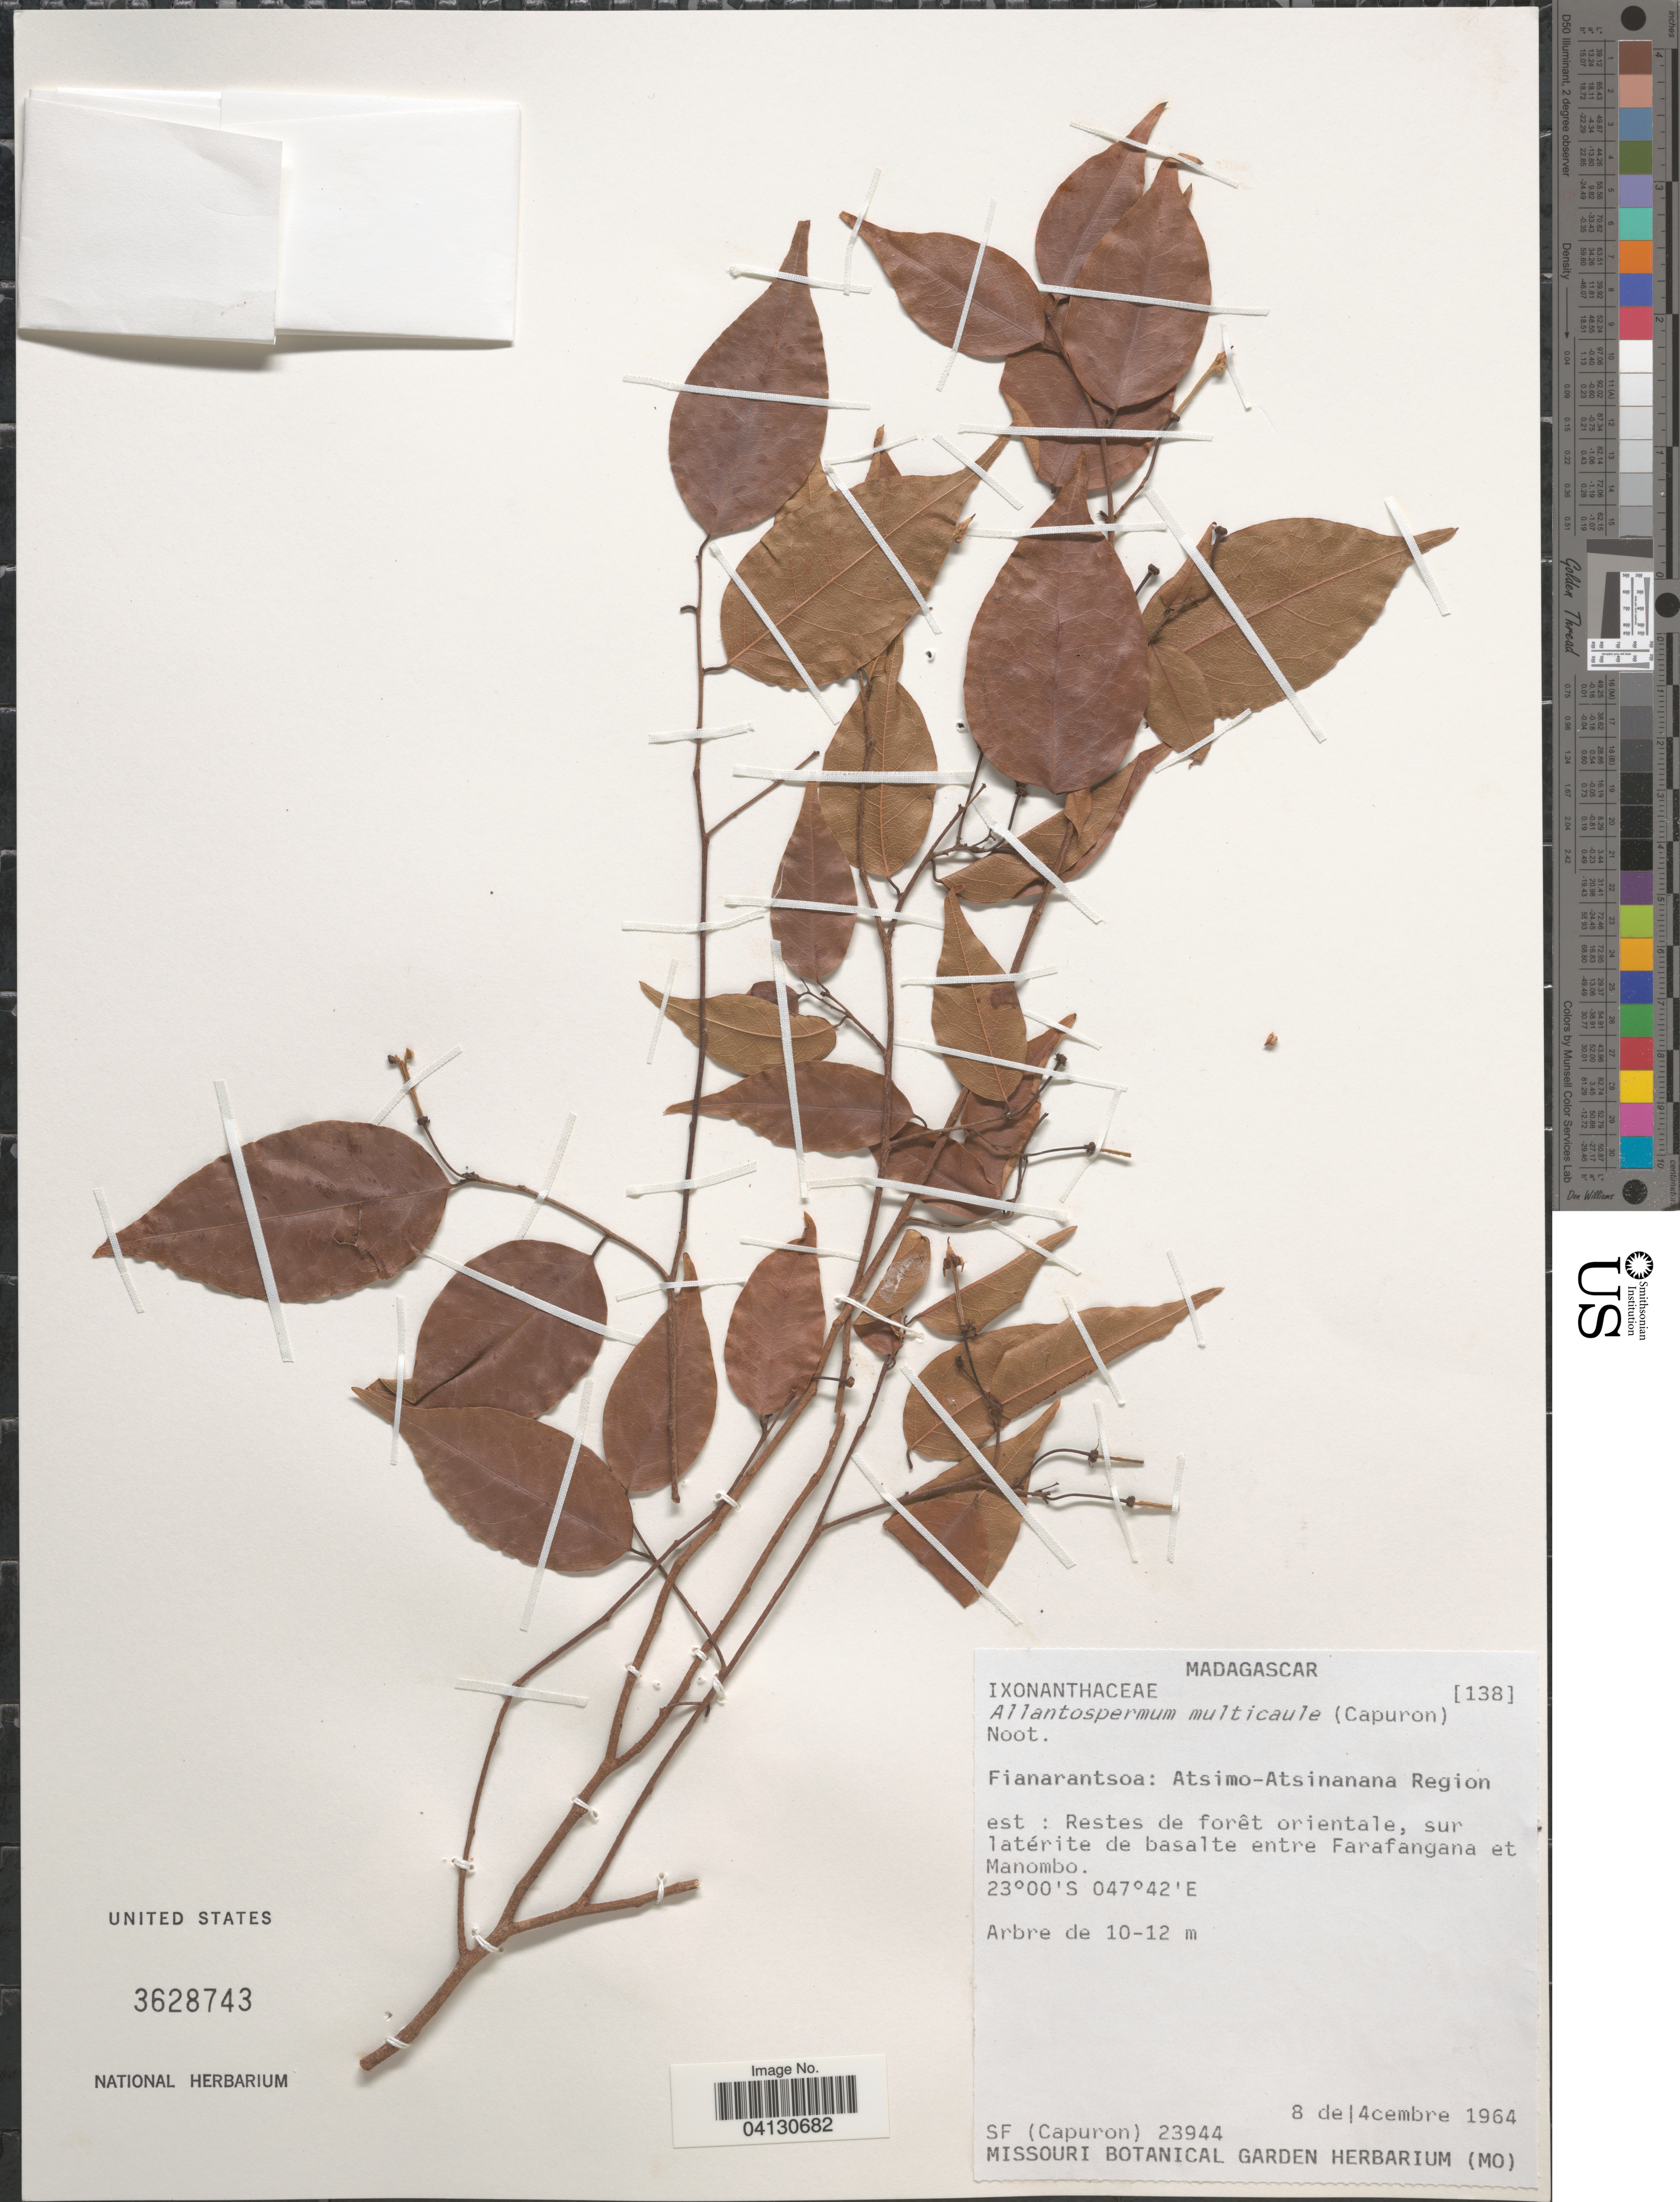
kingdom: Plantae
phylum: Tracheophyta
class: Magnoliopsida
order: Malpighiales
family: Ixonanthaceae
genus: Allantospermum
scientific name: Allantospermum multicaule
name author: (Capuron) Noot.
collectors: S. F.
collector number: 23944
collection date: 1964-12-08/1964-12-14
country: Madagascar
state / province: Atsimo-Atsinanana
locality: Atsimo-Atsinanana Region. Est: Restes de forêt orientale, sur latérite de basalte entre Farafangana et Manobo.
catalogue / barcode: US 3628743